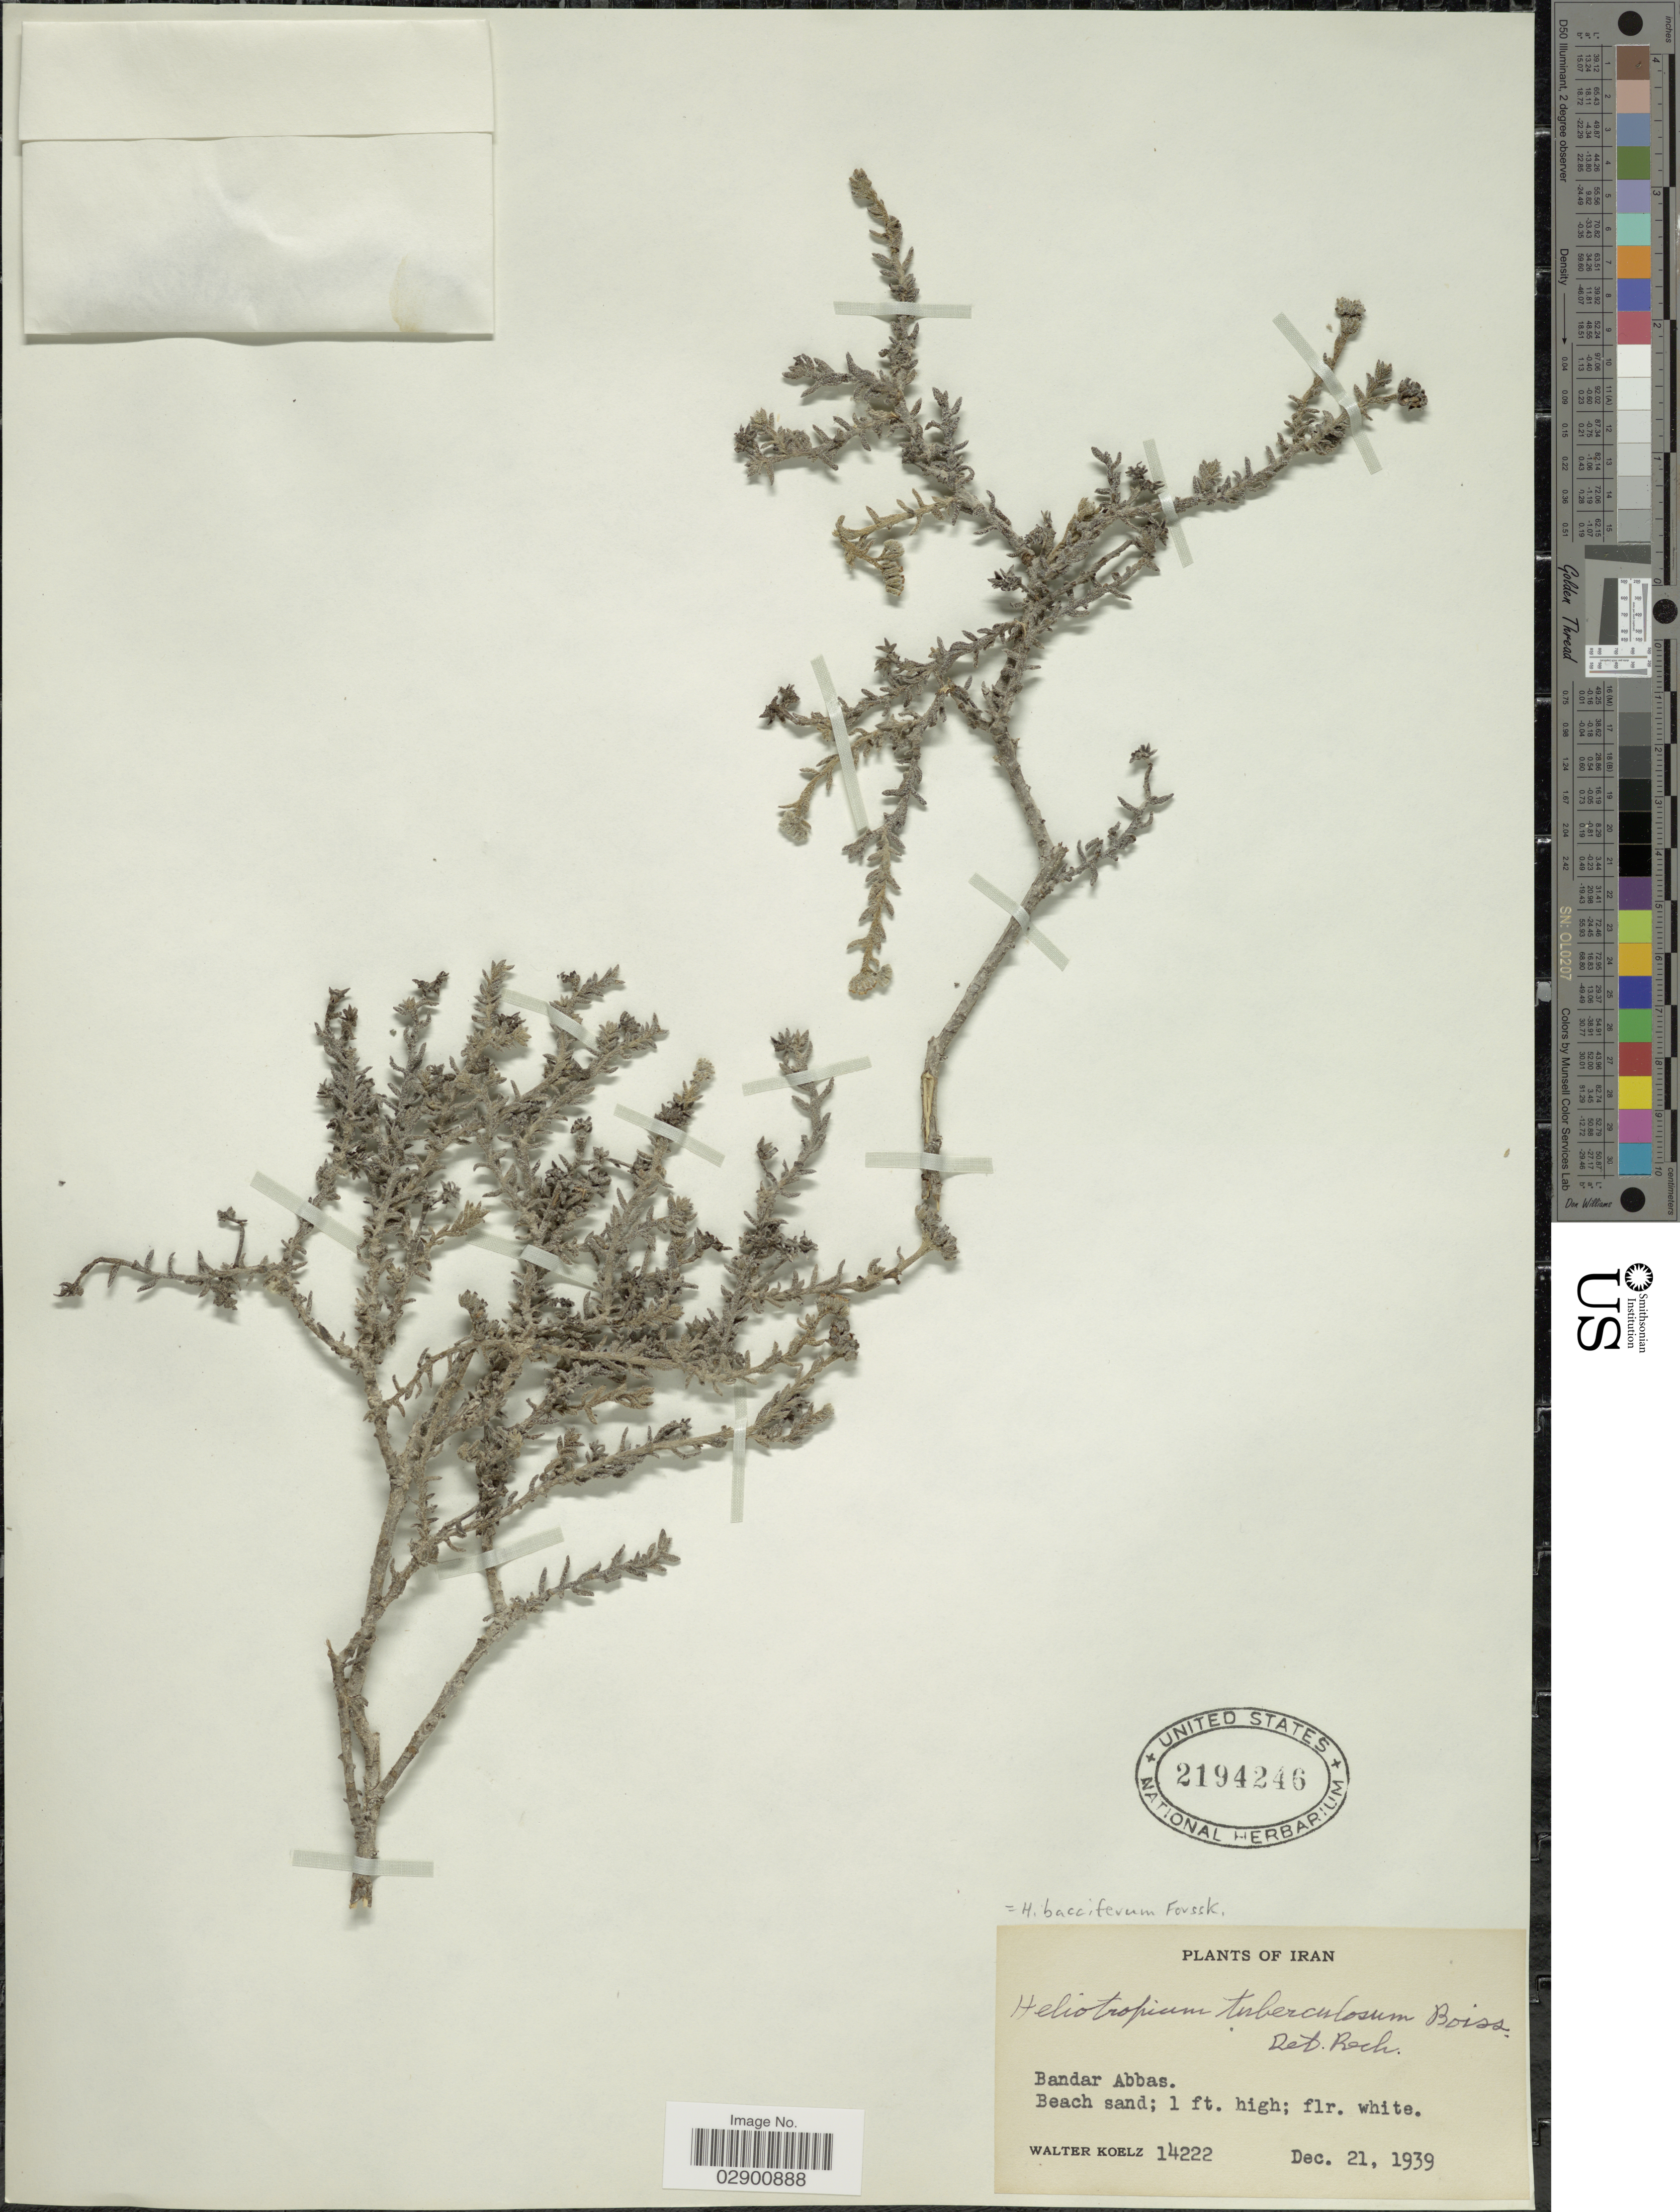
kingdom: Plantae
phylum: Tracheophyta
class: Magnoliopsida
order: Boraginales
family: Heliotropiaceae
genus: Heliotropium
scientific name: Heliotropium bacciferum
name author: Forssk.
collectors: W. N. Koelz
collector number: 14222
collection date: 1939-12-21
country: Iran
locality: Bandar Abbas.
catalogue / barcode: US 2194246